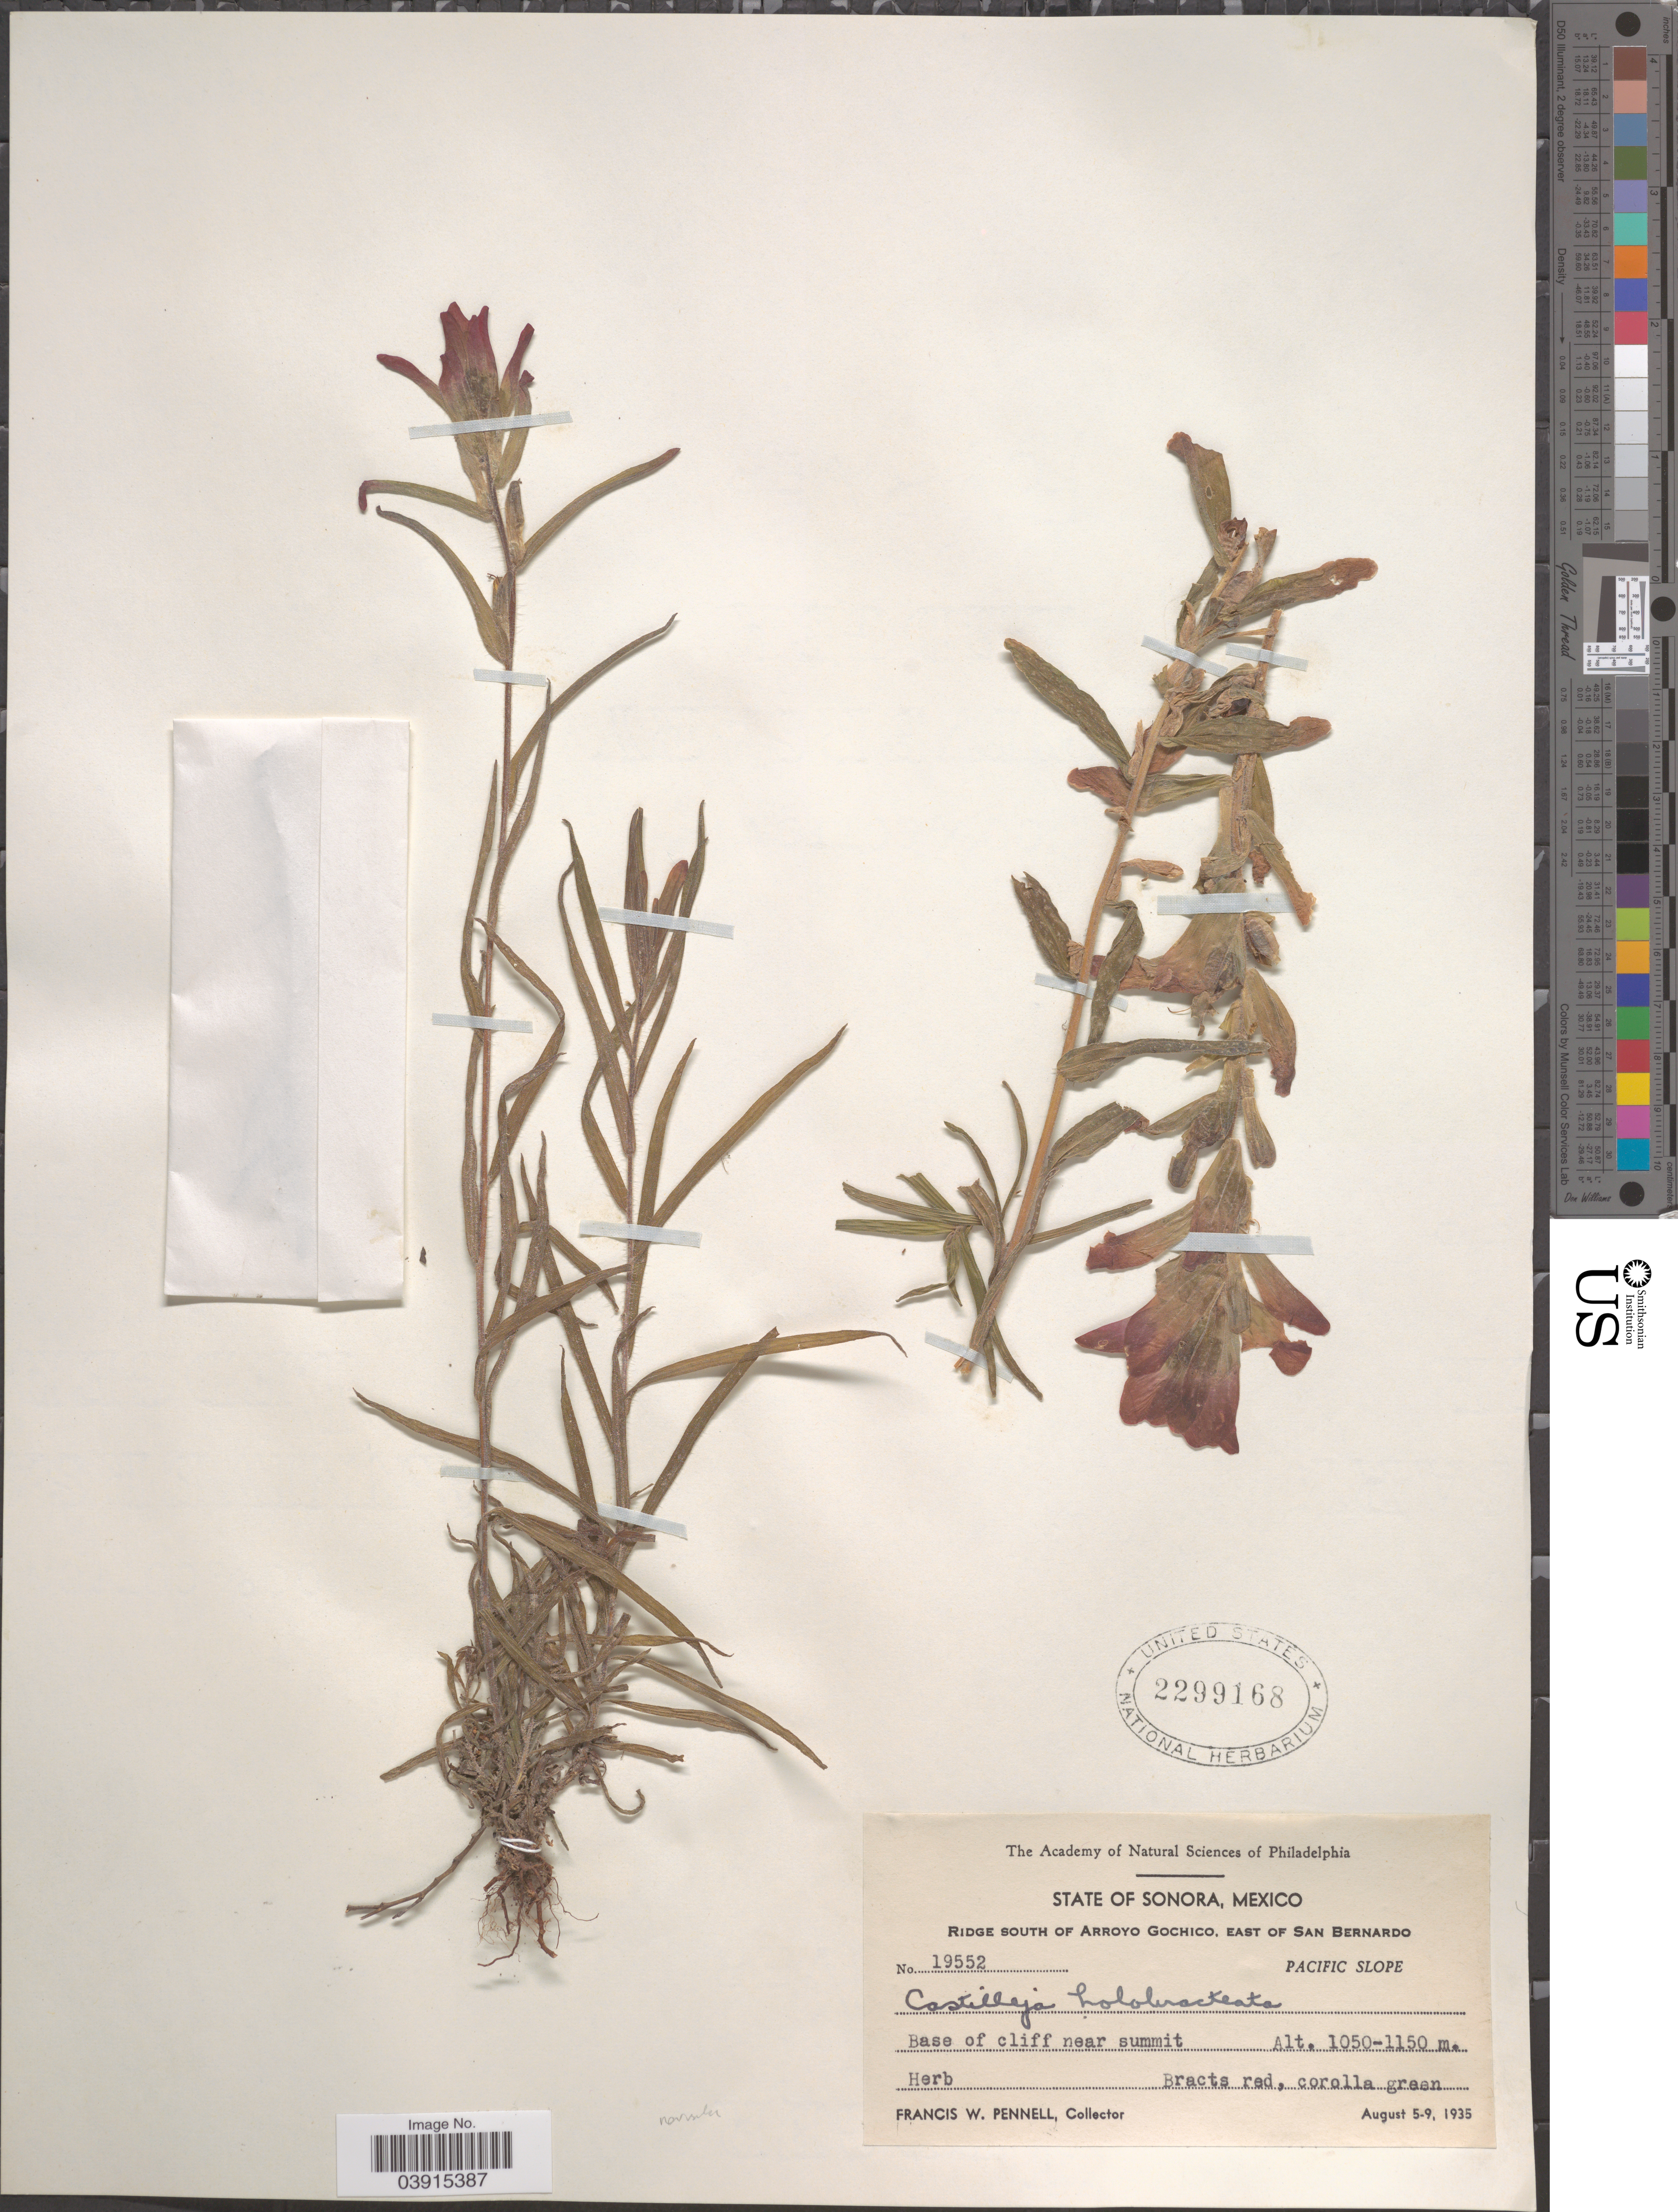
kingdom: Plantae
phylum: Tracheophyta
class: Magnoliopsida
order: Lamiales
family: Orobanchaceae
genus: Castilleja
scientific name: Castilleja nervata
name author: Eastw.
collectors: F. W. Pennell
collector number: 19552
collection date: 1935-08-05/1935-08-09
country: Mexico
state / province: Sonora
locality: Ridge south of Arroyo Gochico, east of San Bernardo. Pacific Slope.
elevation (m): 1050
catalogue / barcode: US 2299168